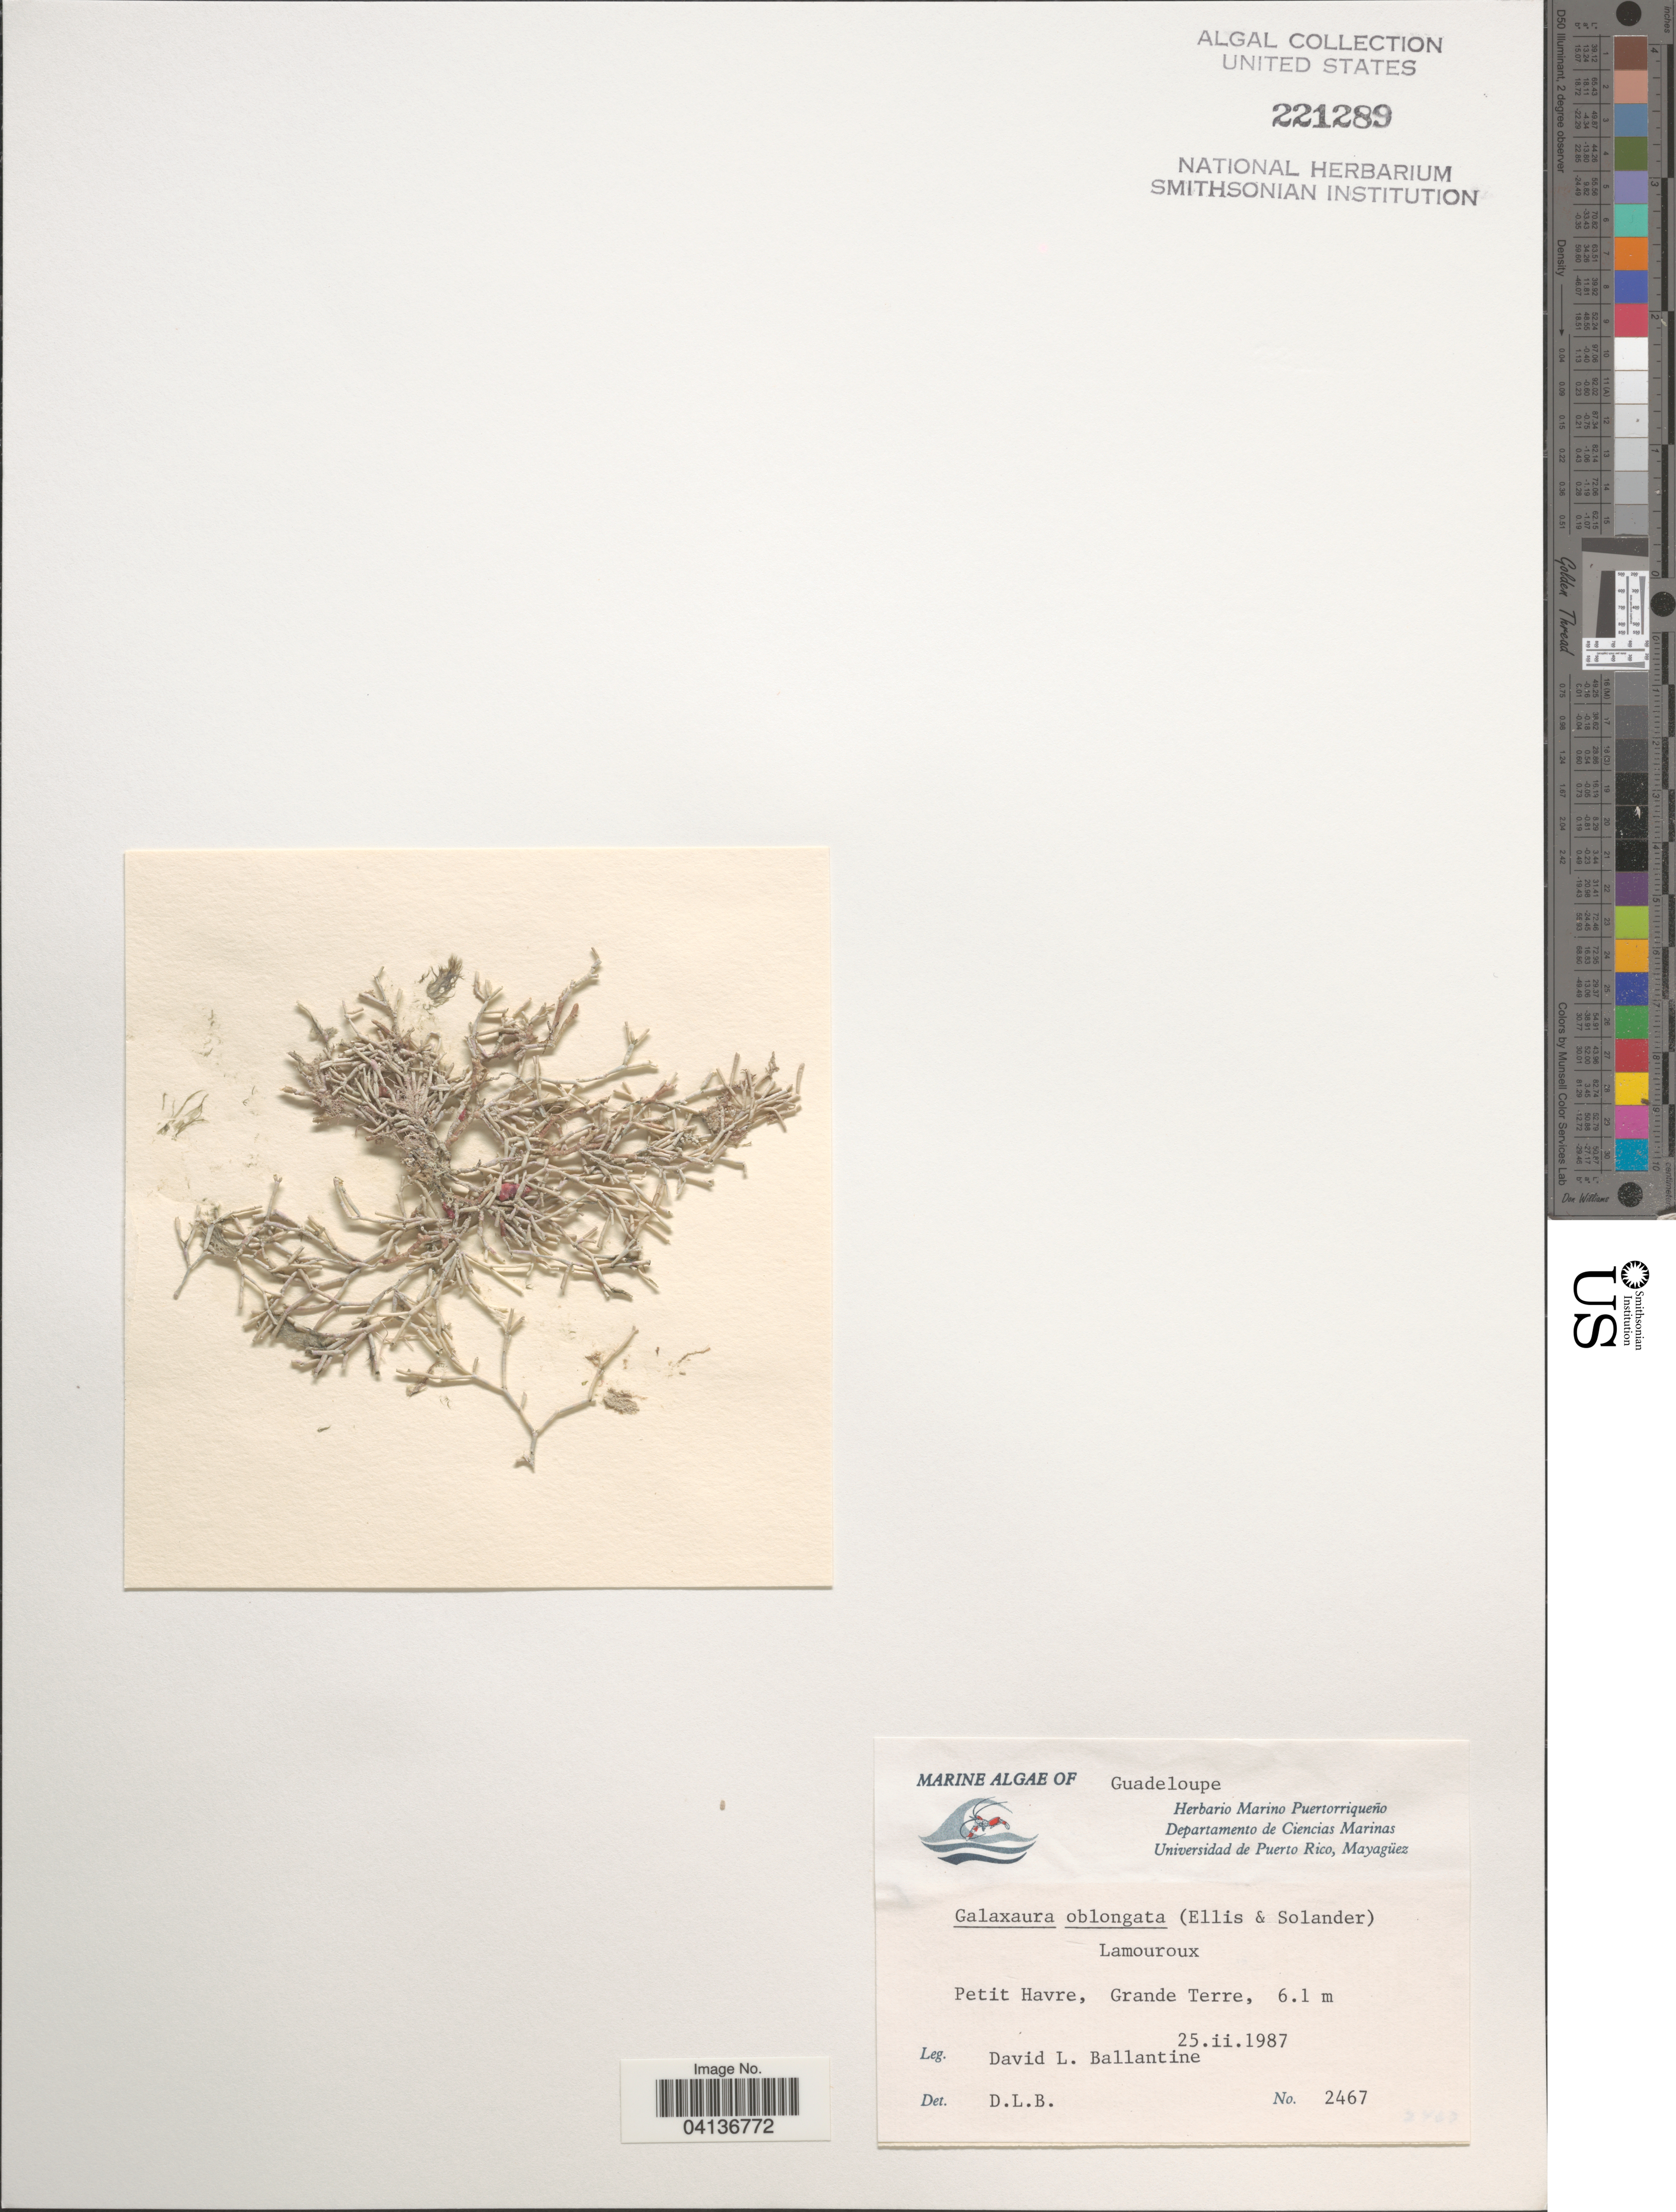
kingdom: Plantae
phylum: Rhodophyta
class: Florideophyceae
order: Nemaliales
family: Galaxauraceae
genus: Tricleocarpa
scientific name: Tricleocarpa fragilis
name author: (L.) Huisman & R.A. Towns.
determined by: Algae name updating Project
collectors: D.L. Ballantine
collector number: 2467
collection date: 1987-02-25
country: Guadeloupe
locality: Petit Havre, Grande Terre.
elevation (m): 6.1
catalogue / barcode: US 221289